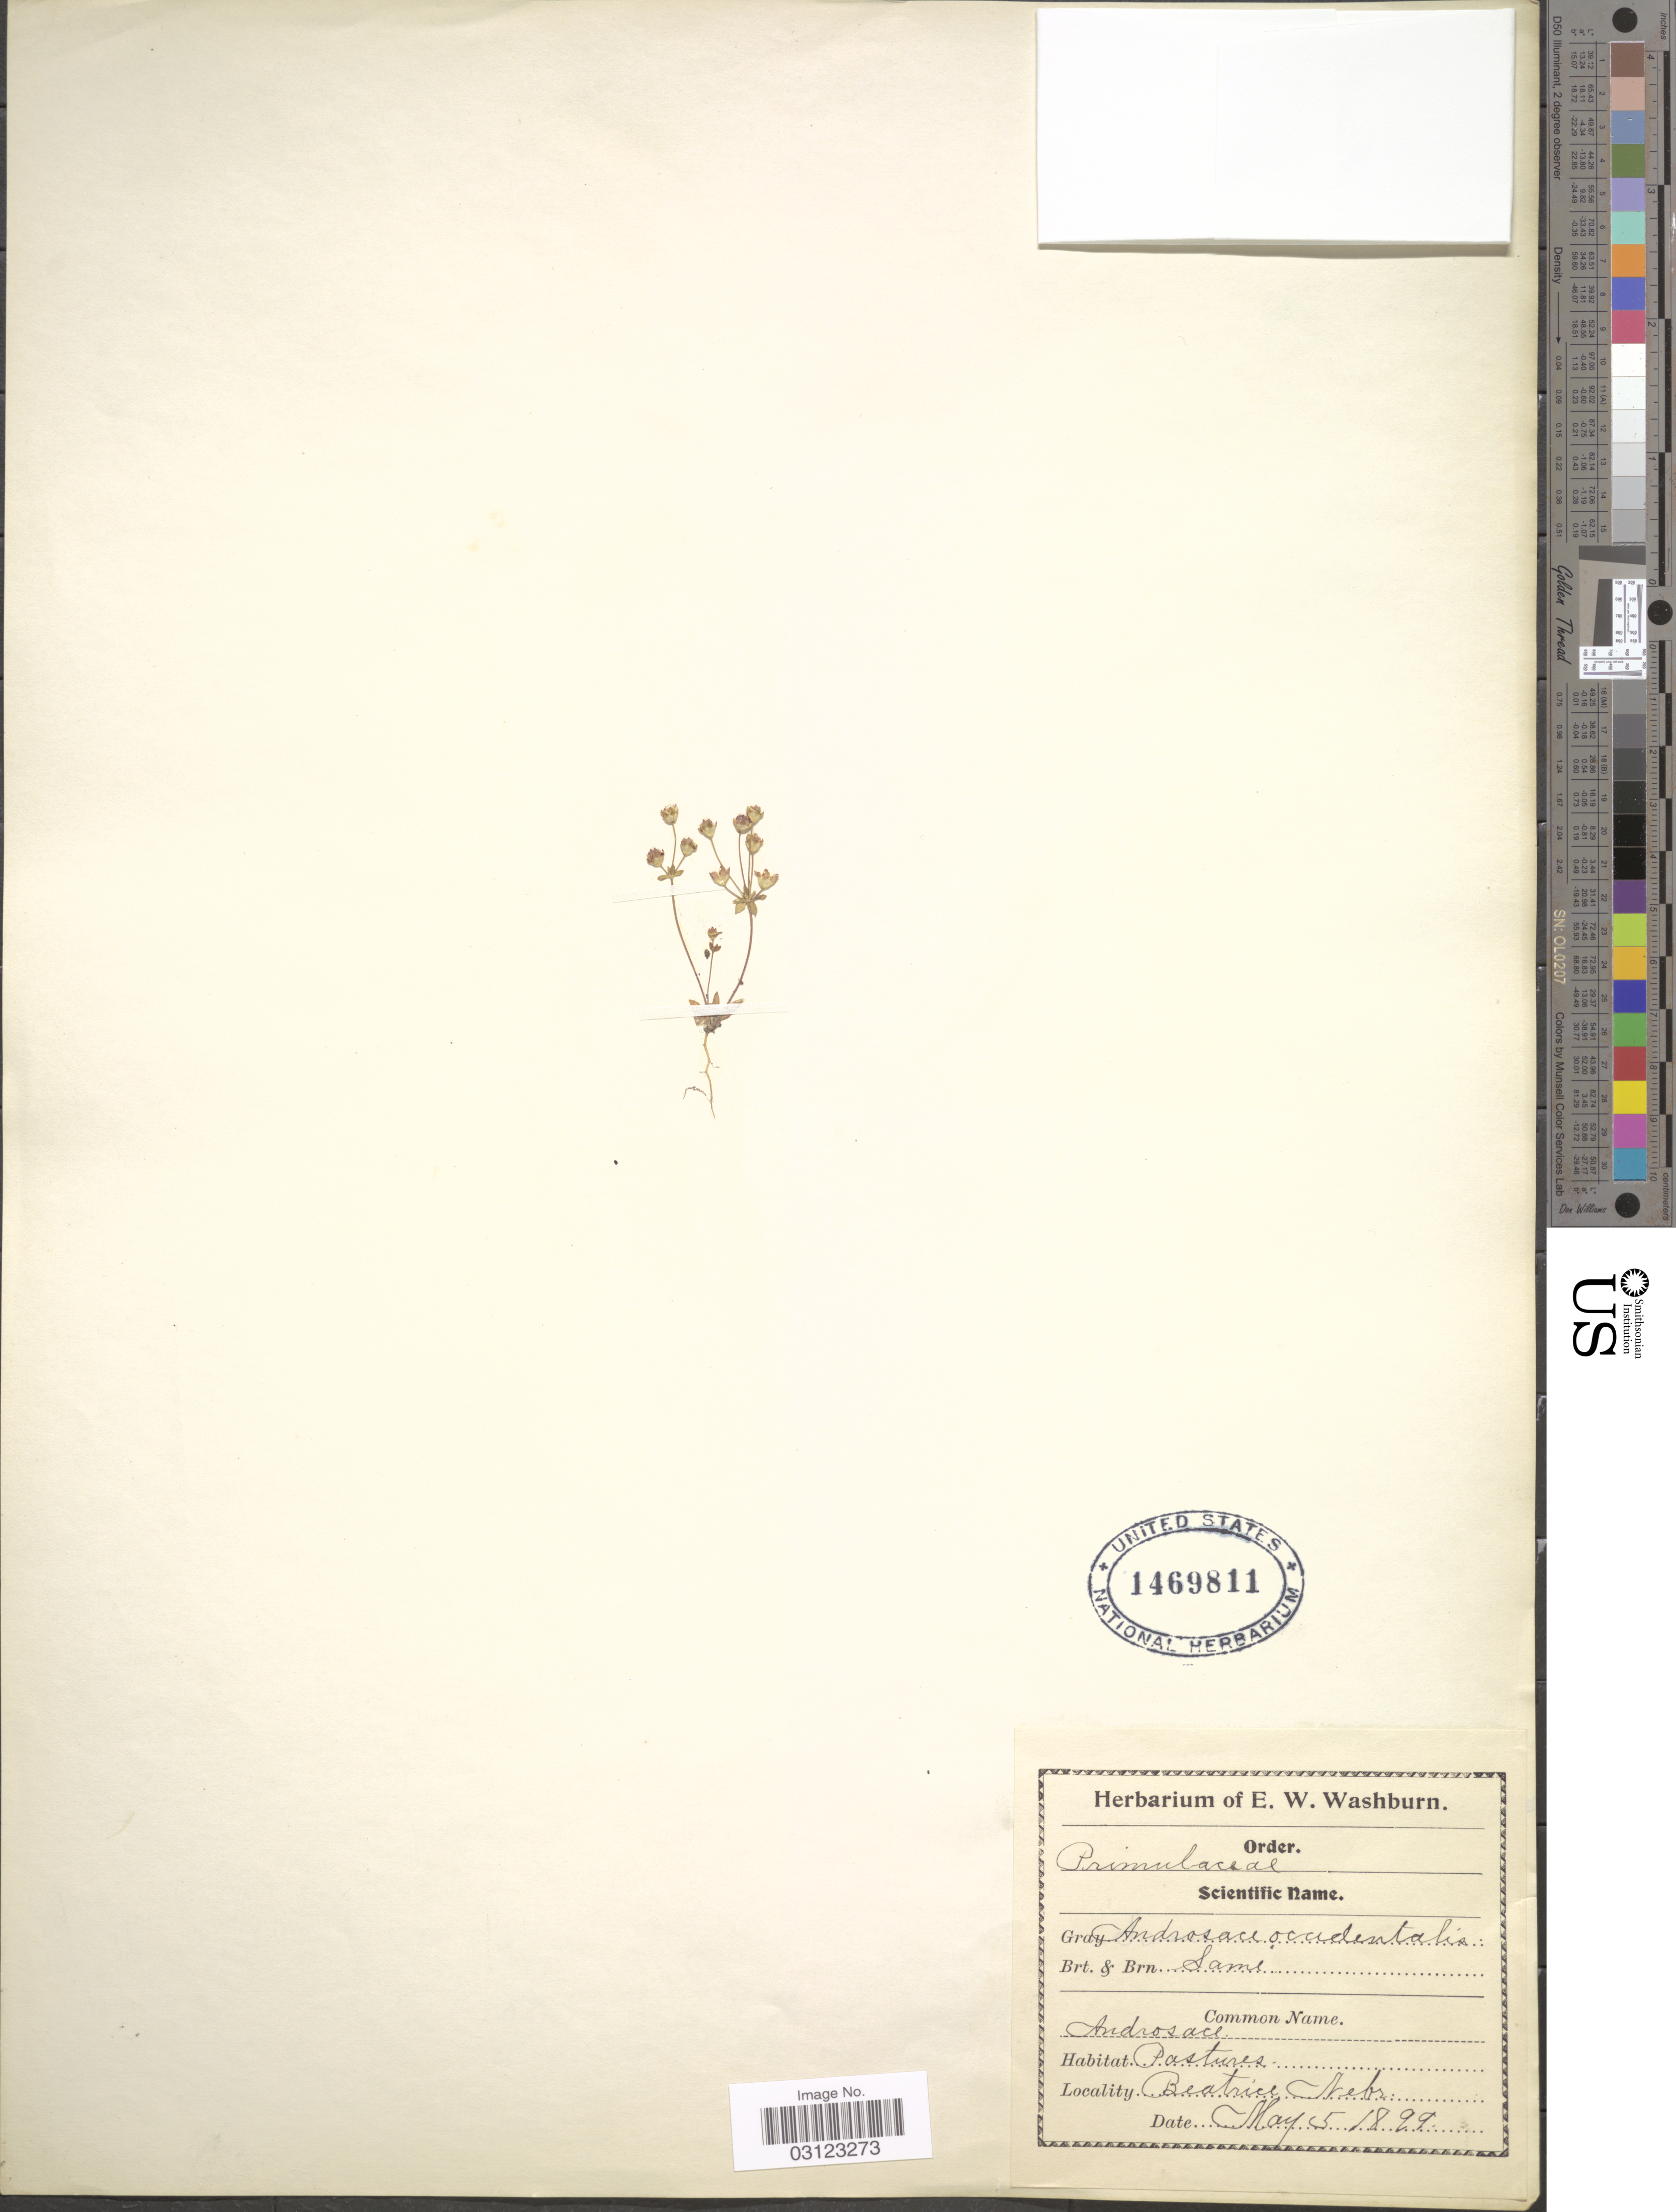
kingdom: Plantae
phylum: Tracheophyta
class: Magnoliopsida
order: Ericales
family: Primulaceae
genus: Androsace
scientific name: Androsace occidentalis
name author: (Pursh) Pursh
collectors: ex herb. E. W. Washburn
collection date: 1899-05-05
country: United States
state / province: Nebraska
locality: Beatrice, Nebr.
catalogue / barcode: US 1469811